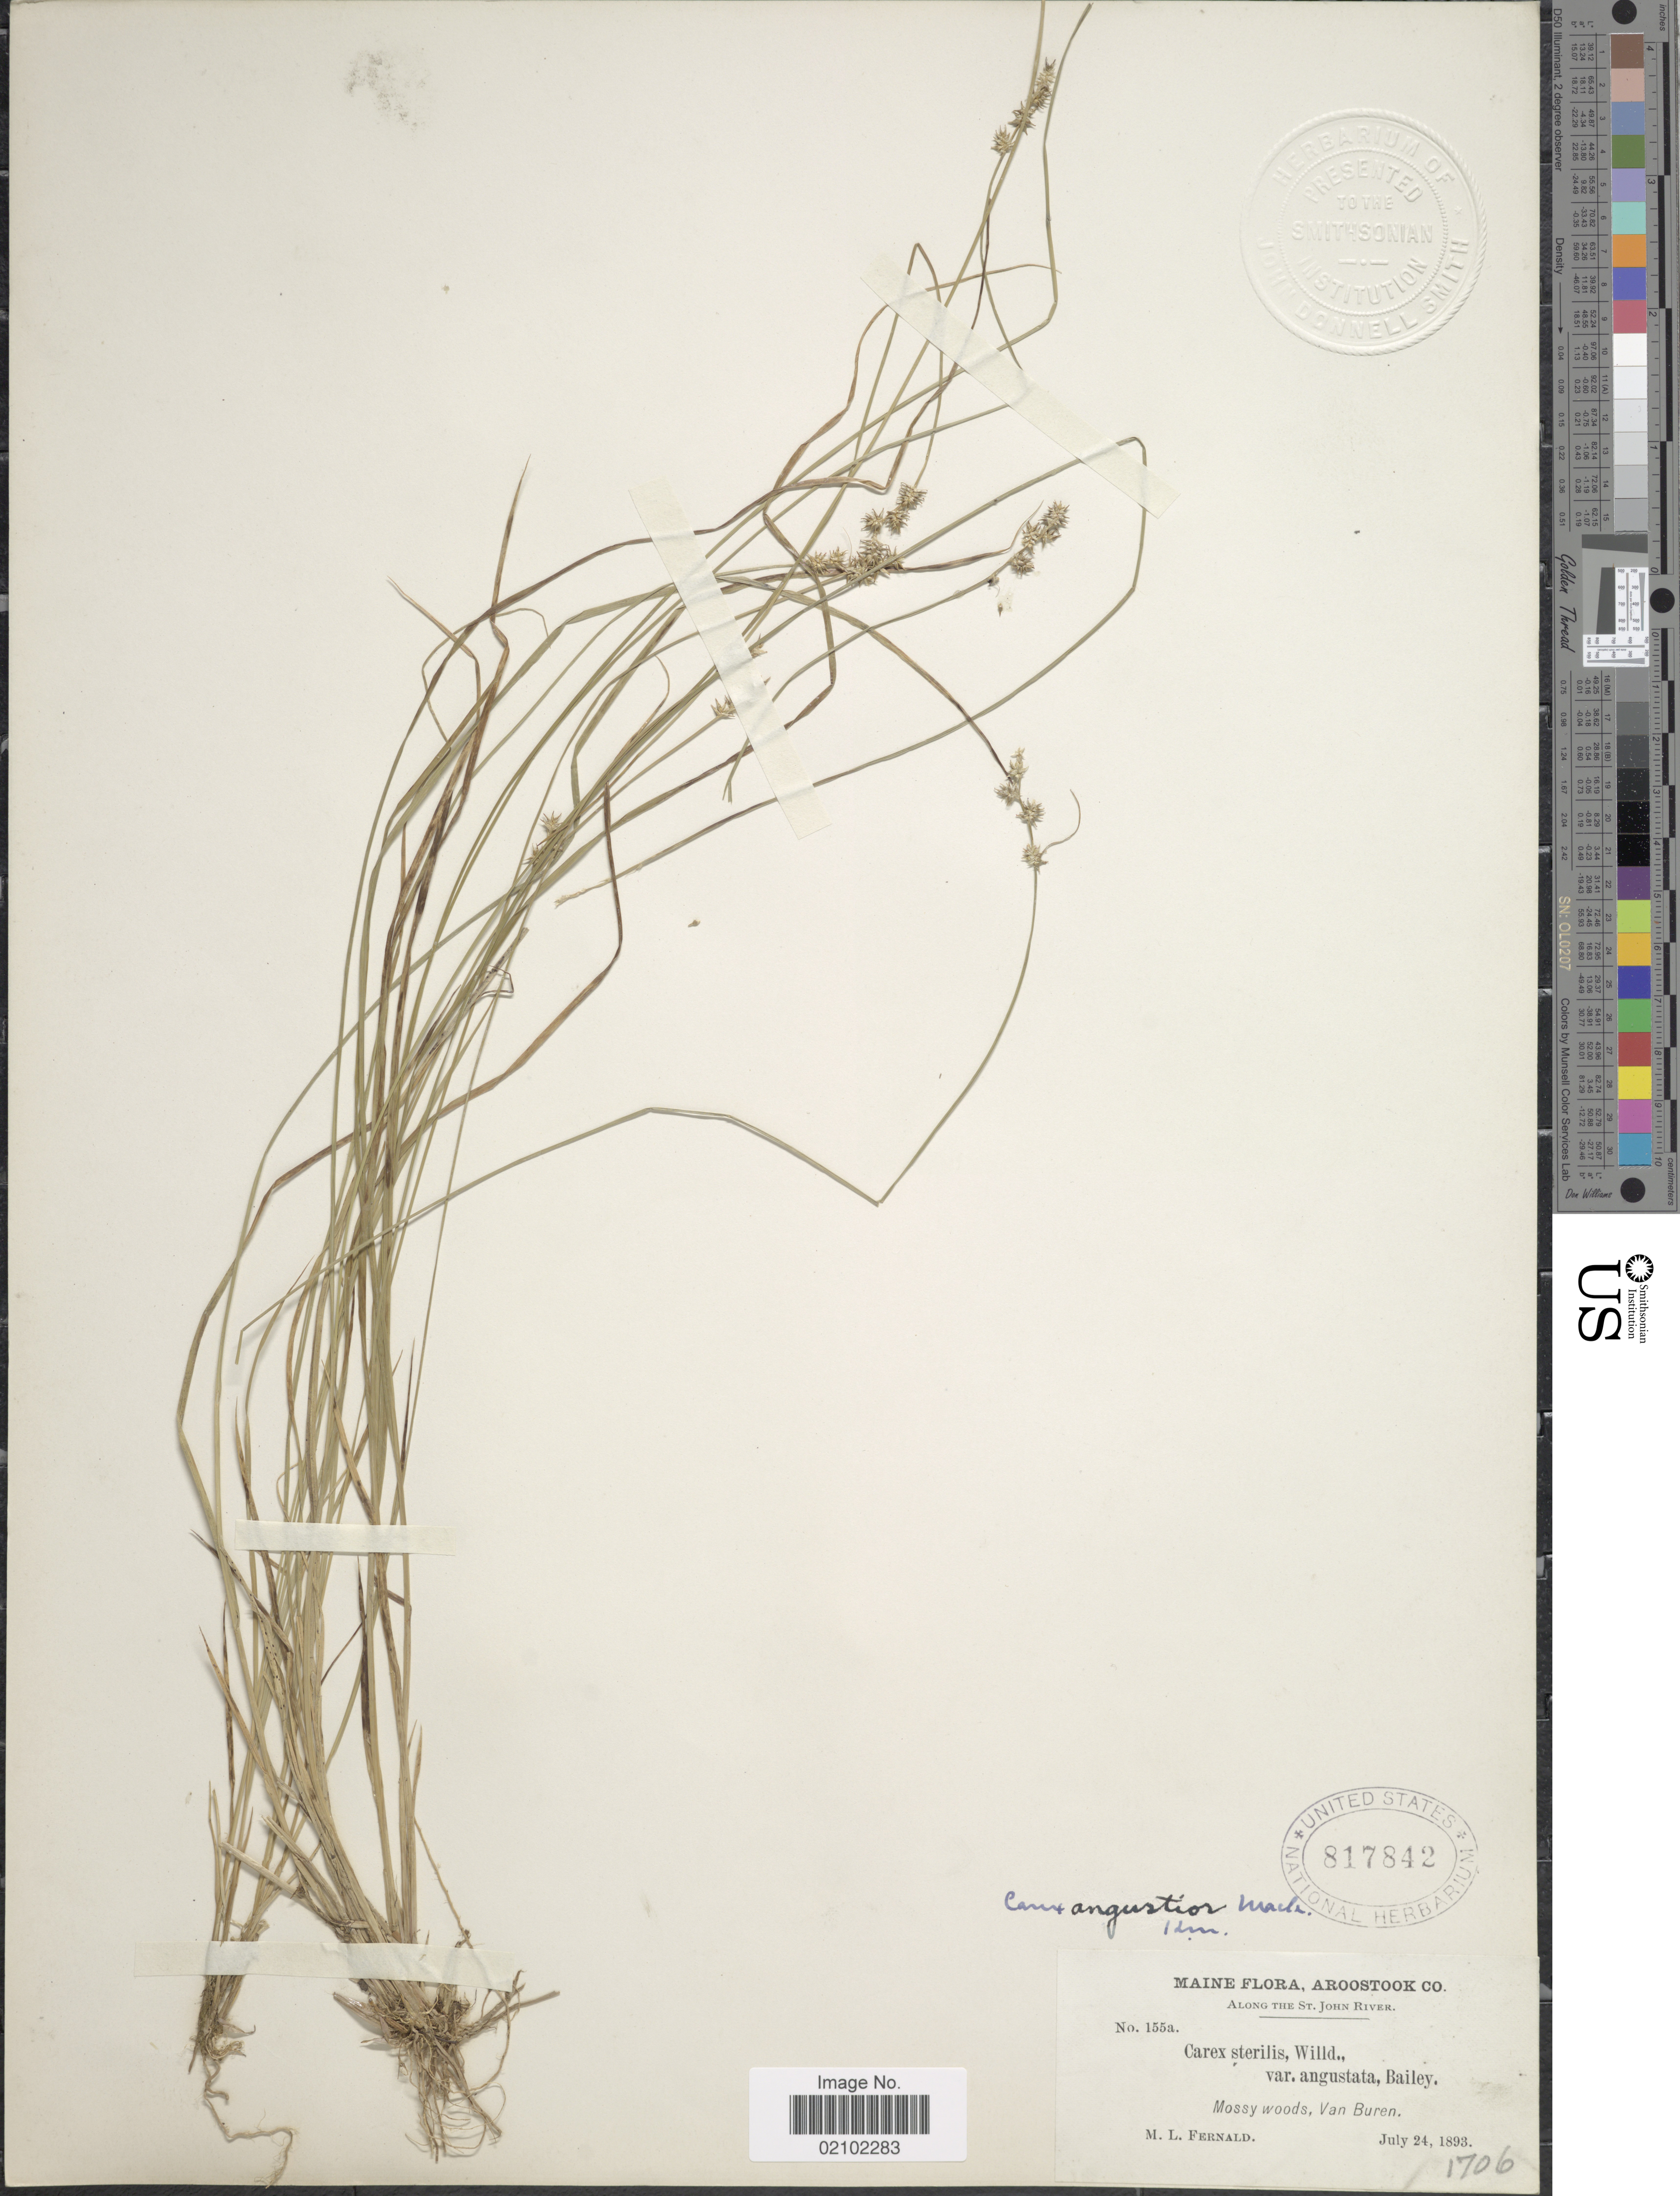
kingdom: Plantae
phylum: Tracheophyta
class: Liliopsida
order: Poales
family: Cyperaceae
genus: Carex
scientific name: Carex echinata subsp. echinata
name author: Murray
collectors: M. L. Fernald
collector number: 155a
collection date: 1893-07-24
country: United States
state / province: Maine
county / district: Aroostook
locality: Van Buren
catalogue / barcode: US 817842